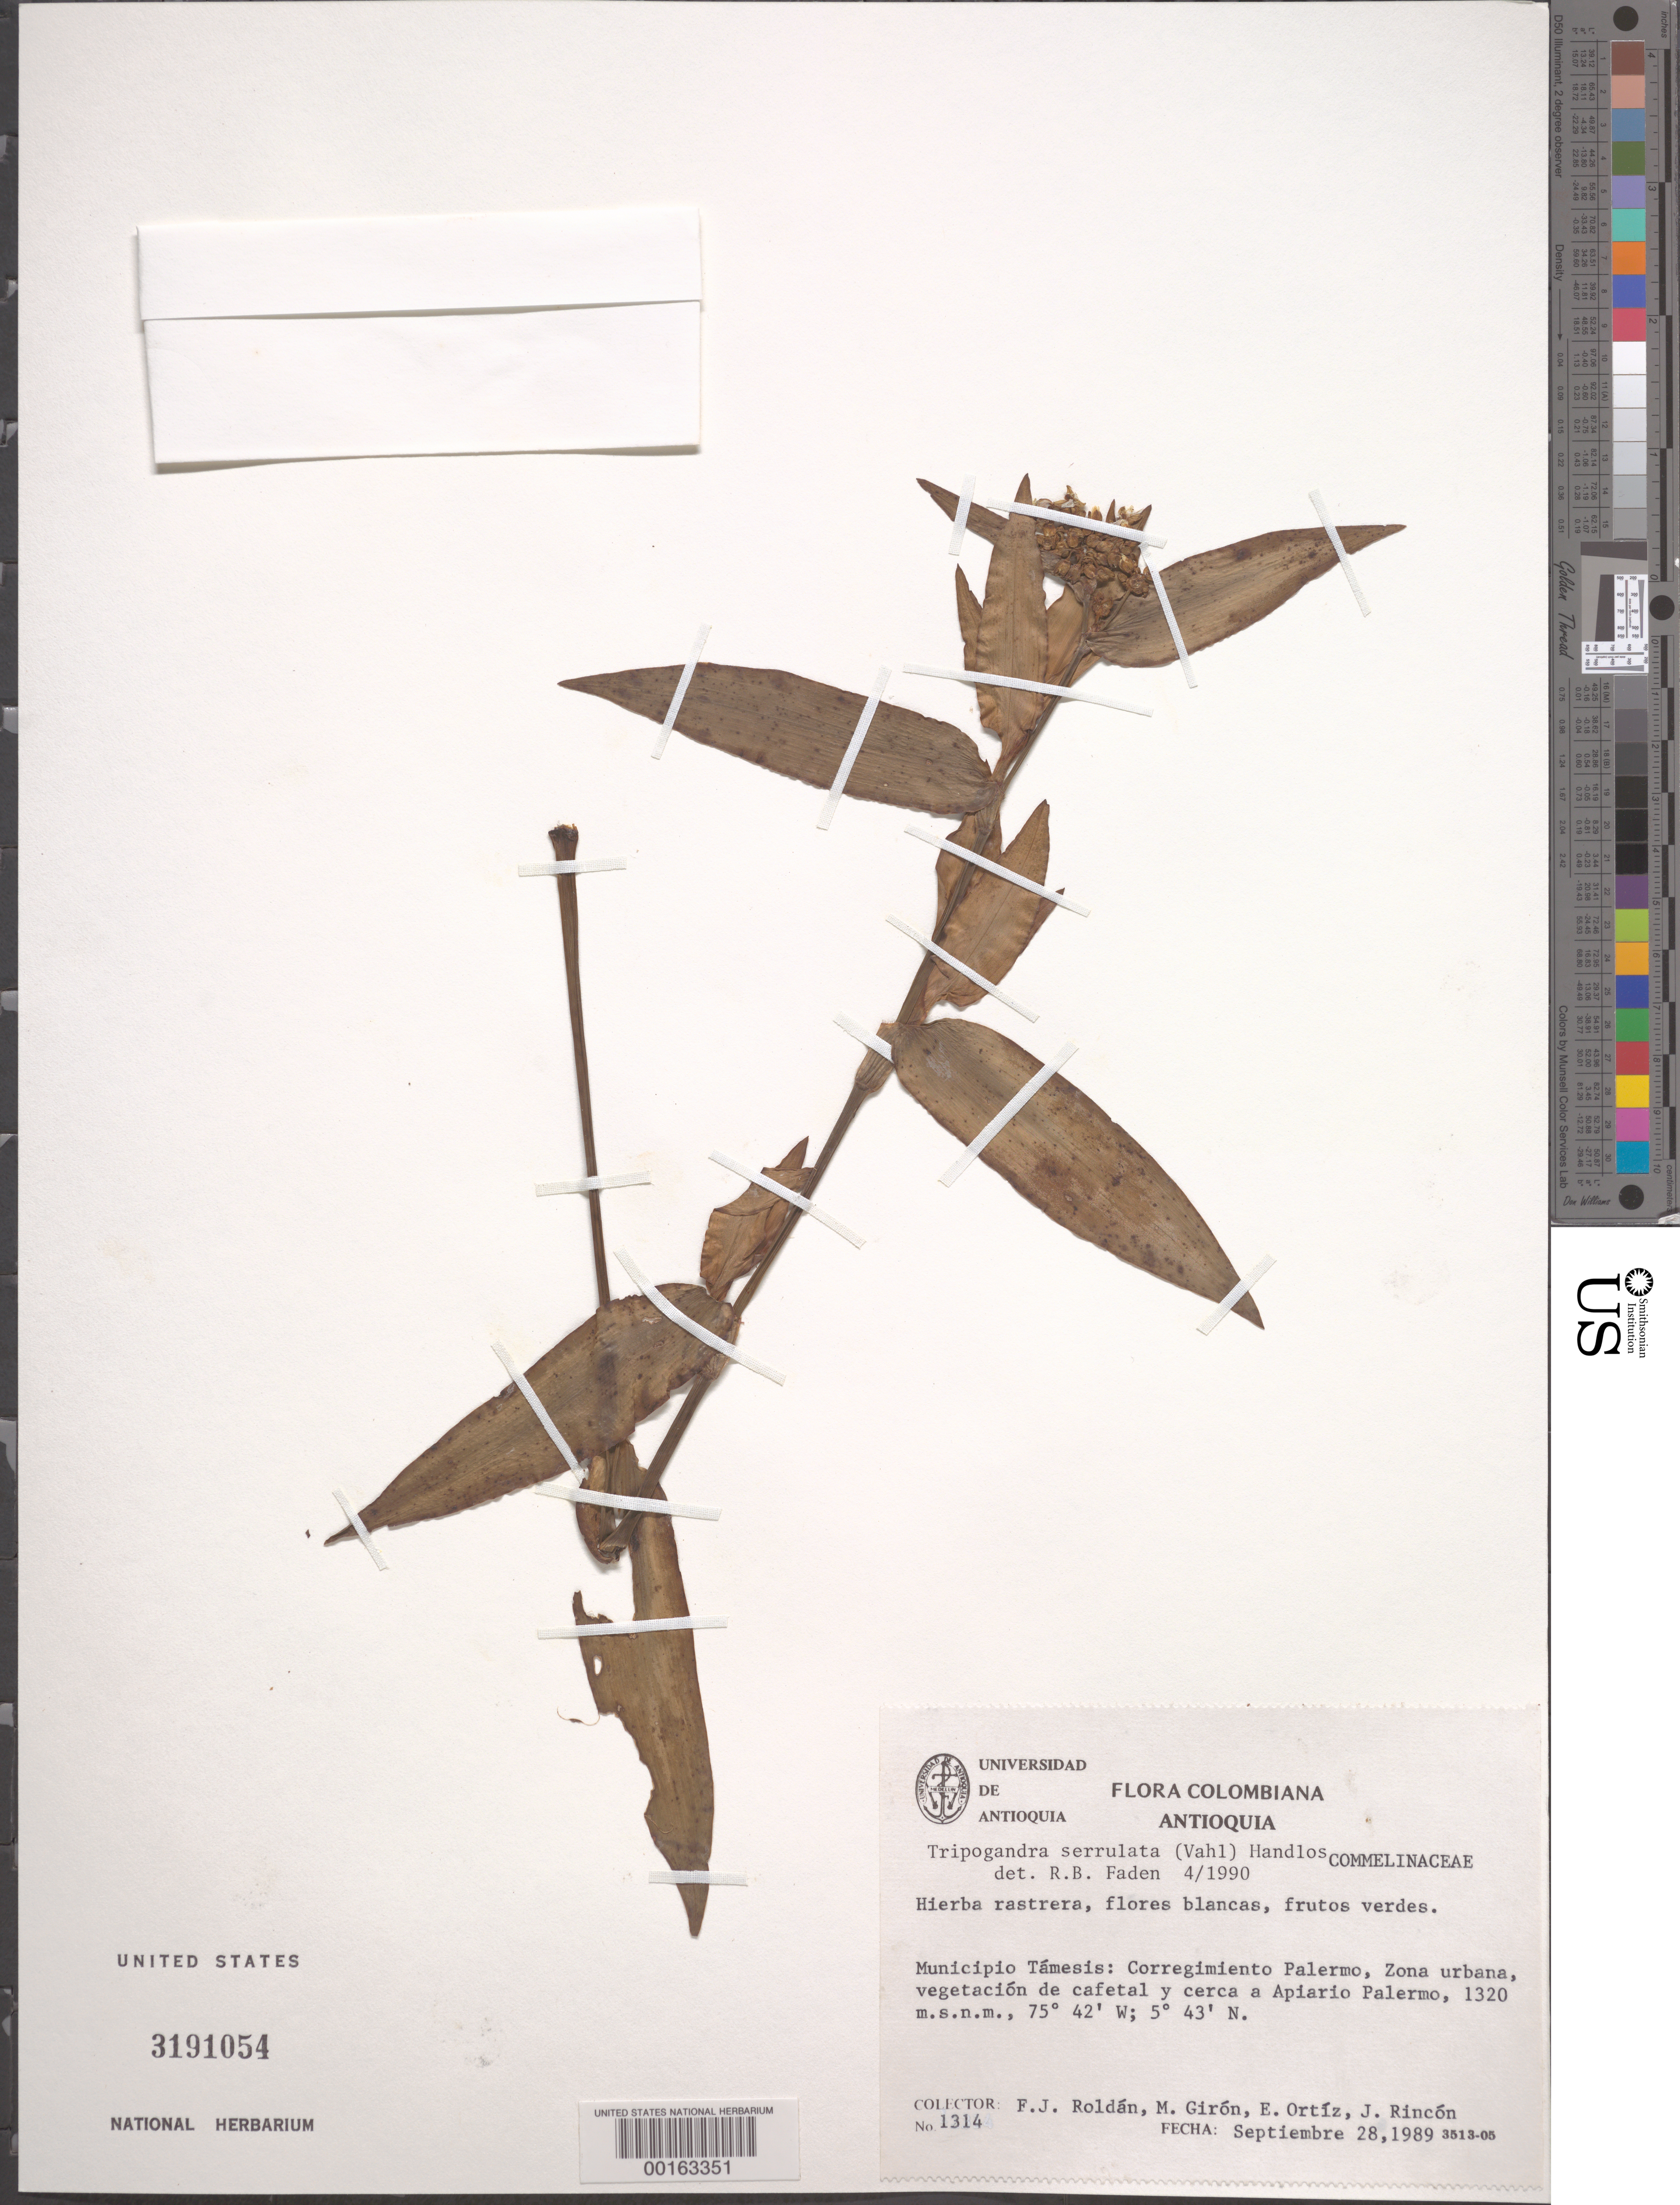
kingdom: Plantae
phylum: Tracheophyta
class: Liliopsida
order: Commelinales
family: Commelinaceae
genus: Tripogandra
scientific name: Tripogandra serrulata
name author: (Vahl) Handlos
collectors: F. J. Roldán, M. Giron, E. Ortiz & J. Rincon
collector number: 1314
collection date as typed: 28 Sep 1989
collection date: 1989-09-28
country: Colombia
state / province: Antioquia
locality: Tamesis, Corregimiento Palermo, Zona Urbana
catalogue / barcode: US 3191054